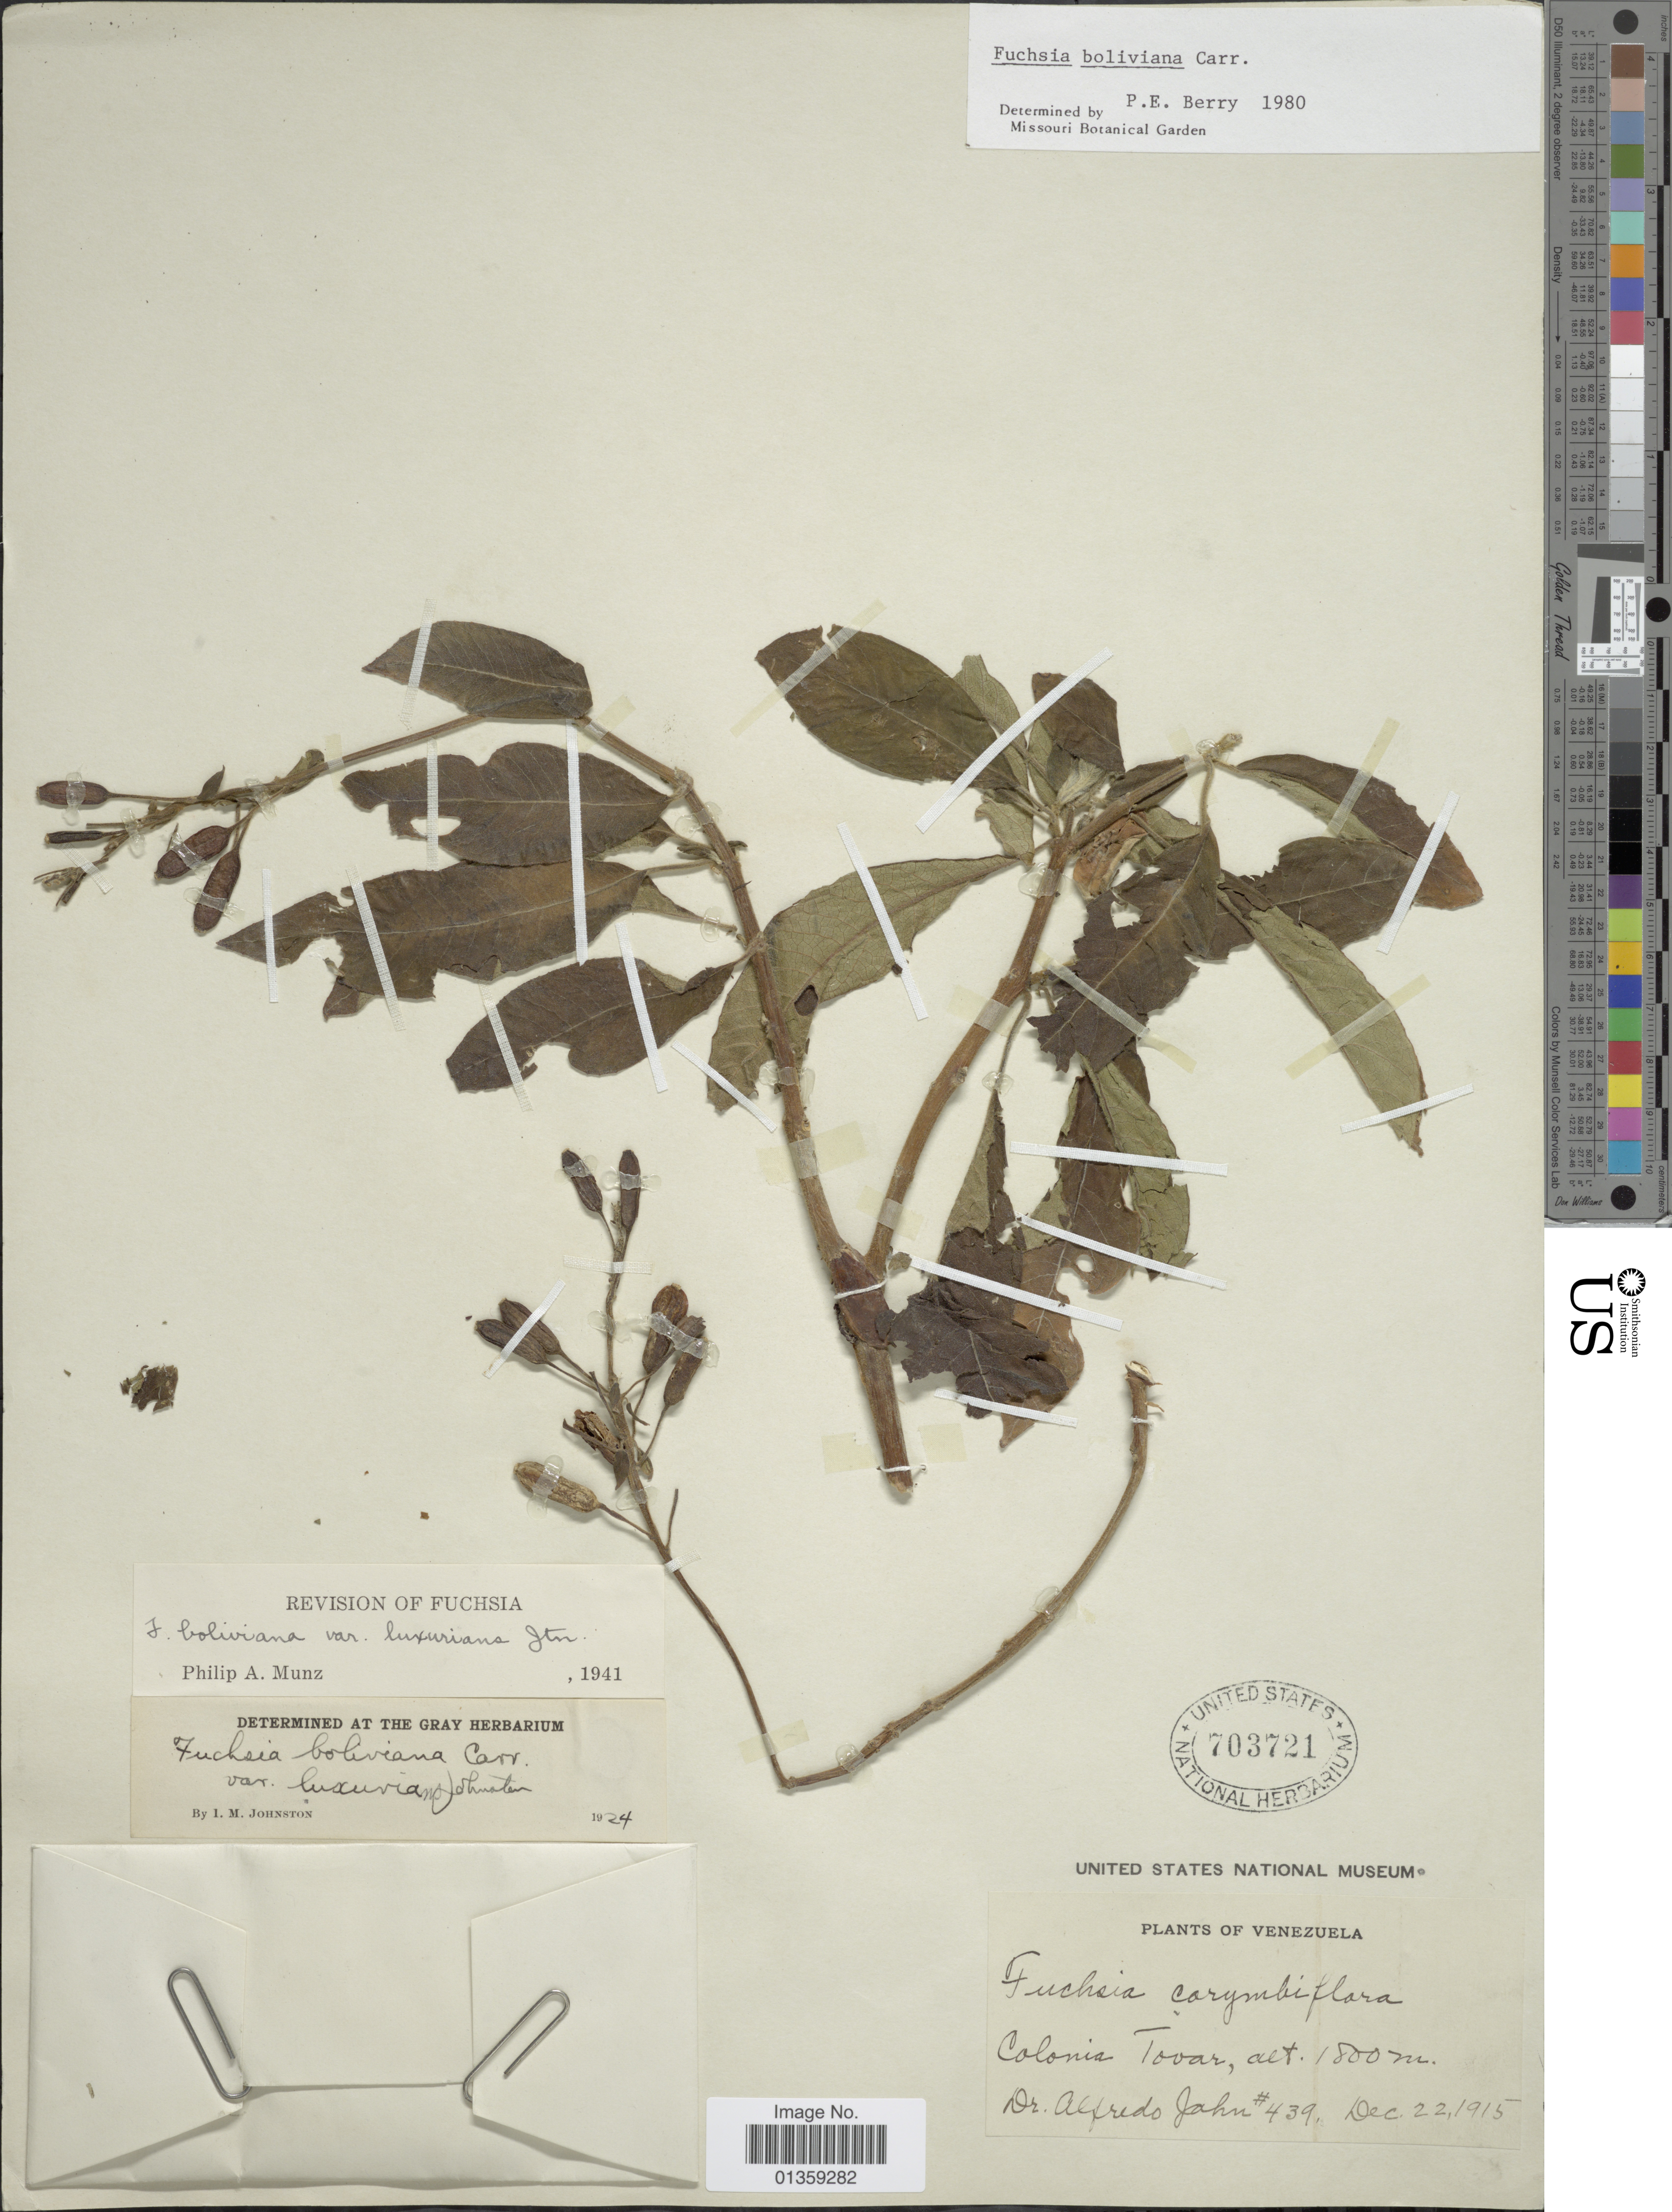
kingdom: Plantae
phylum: Tracheophyta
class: Magnoliopsida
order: Myrtales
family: Onagraceae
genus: Fuchsia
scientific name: Fuchsia boliviana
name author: Carrière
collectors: A. Jahn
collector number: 439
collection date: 1915-12-22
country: Venezuela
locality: Colonia Tovar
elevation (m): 1800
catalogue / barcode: US 703721